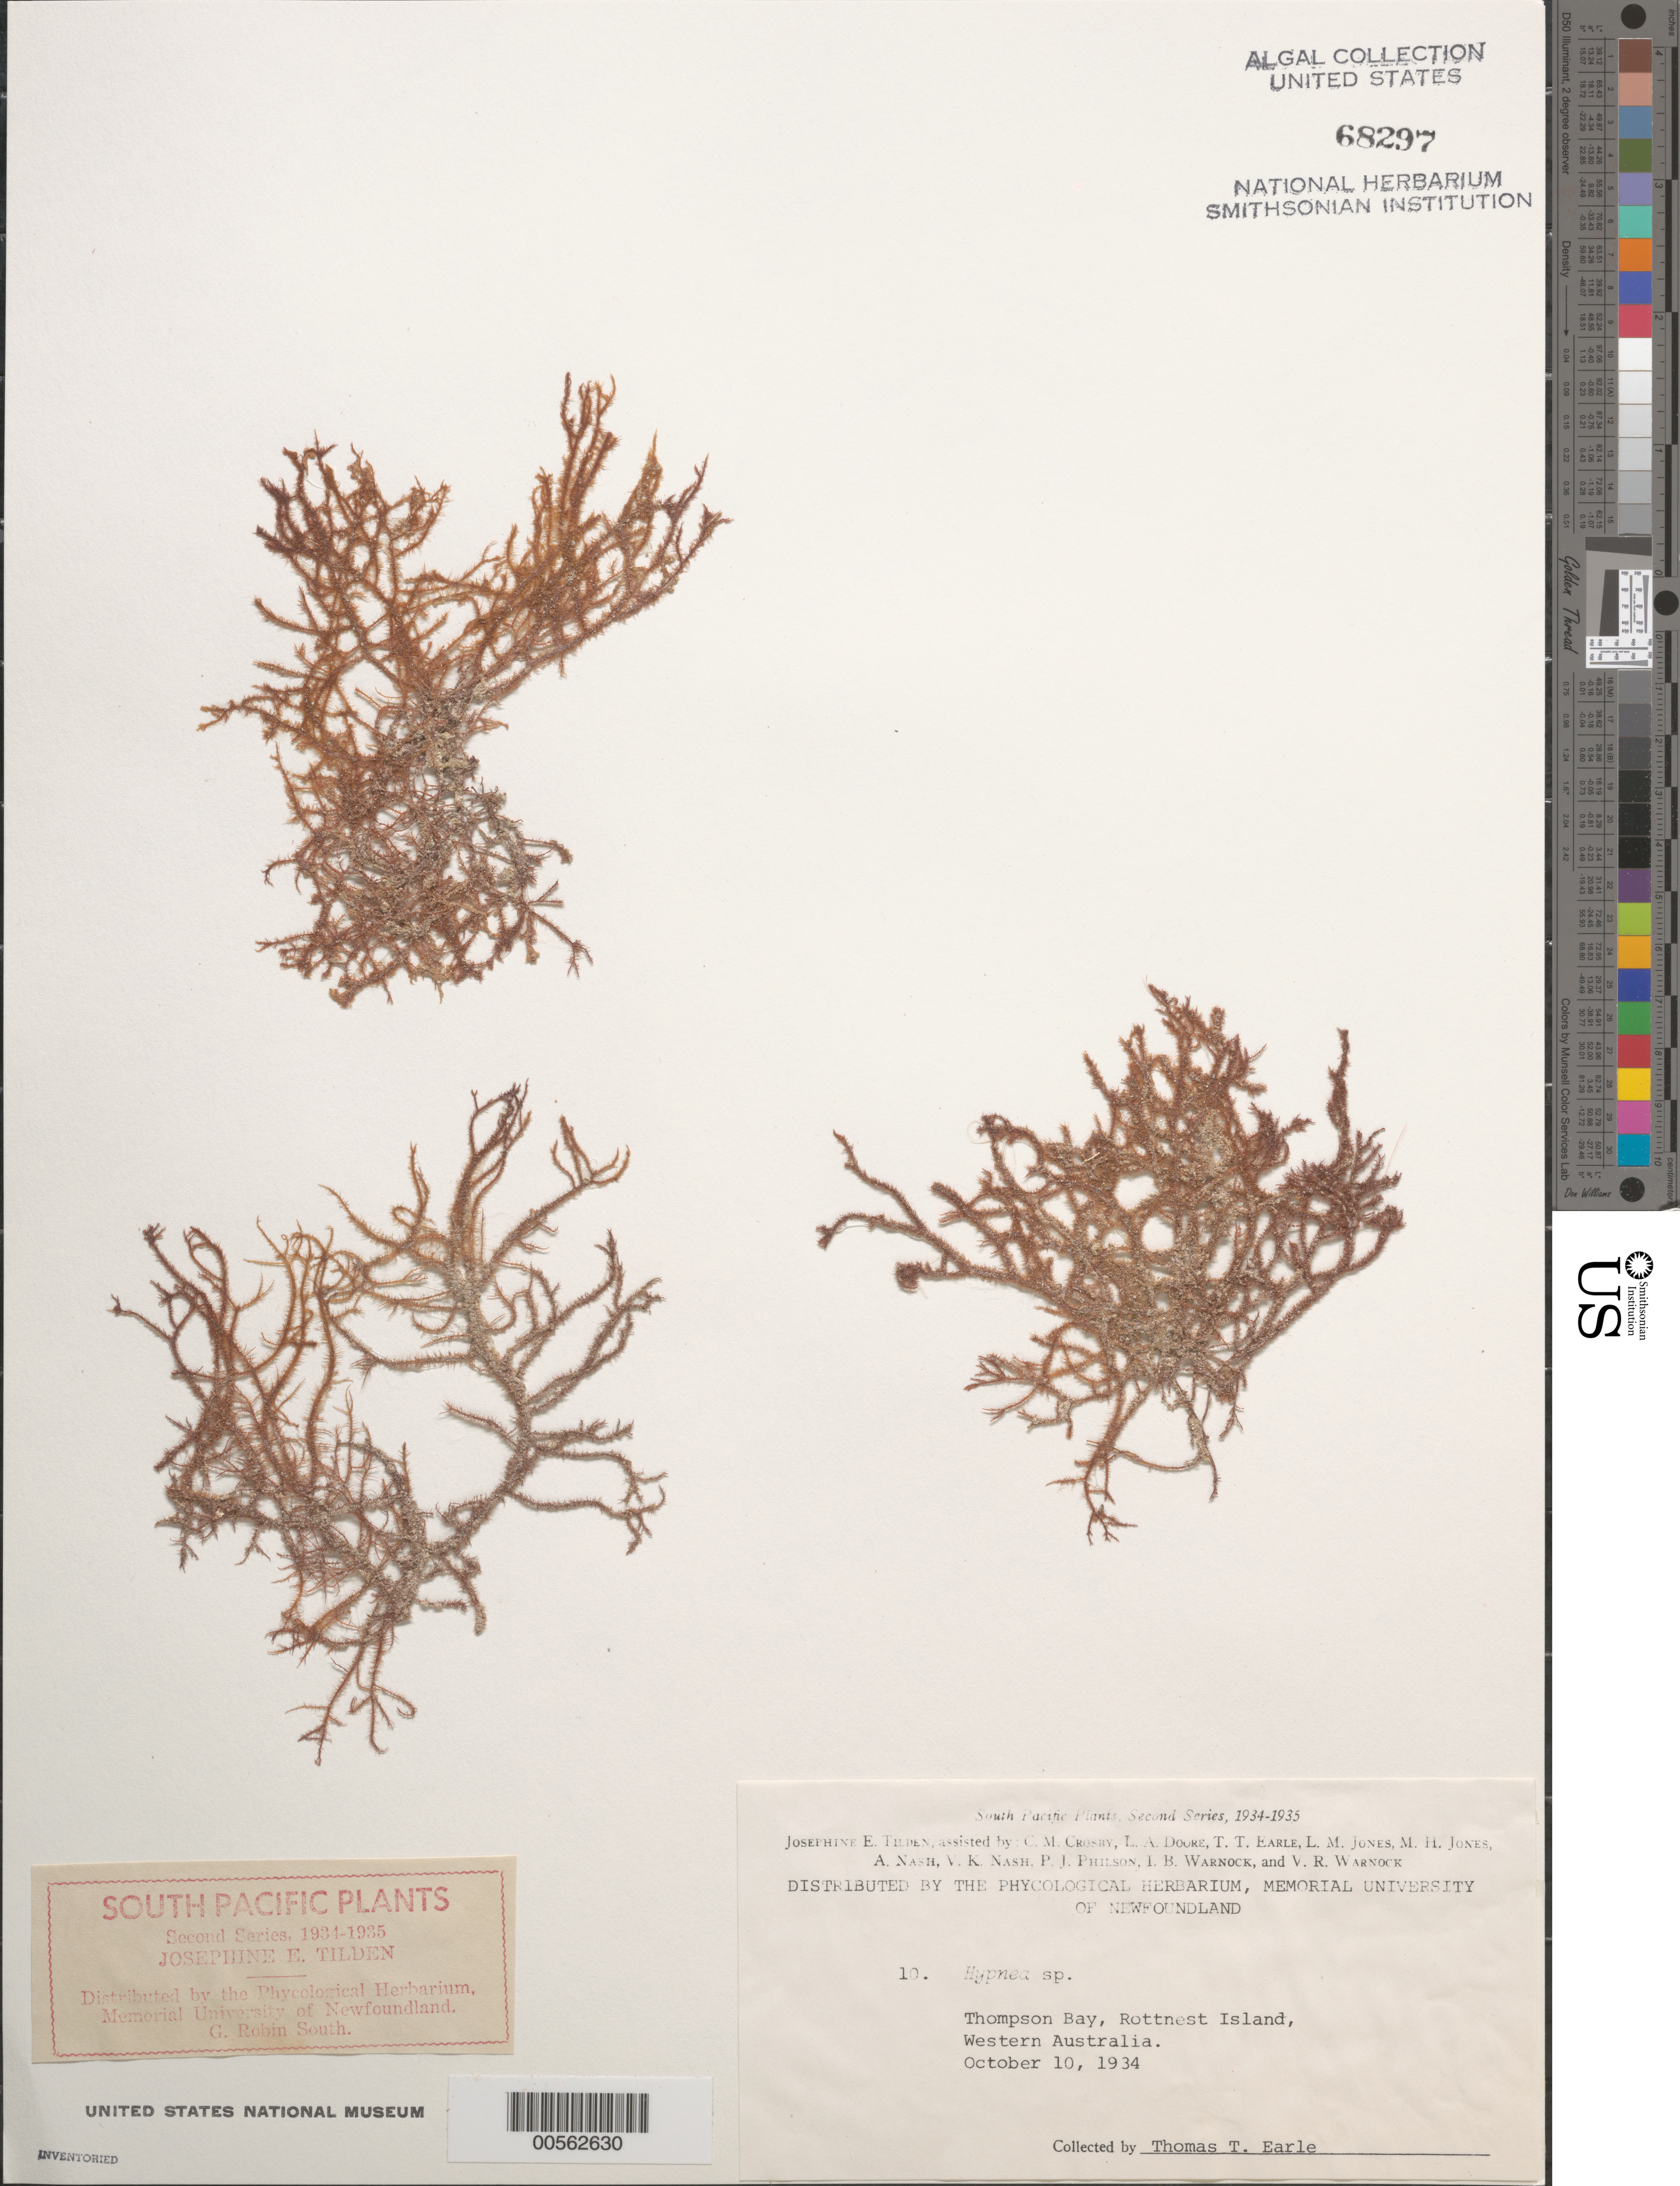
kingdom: Plantae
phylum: Rhodophyta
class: Florideophyceae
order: Gigartinales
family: Cystocloniaceae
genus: Hypnea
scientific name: Hypnea sp.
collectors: T. Earle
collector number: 10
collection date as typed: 10 Oct 1934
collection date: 1934-10-10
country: Australia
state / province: Western Australia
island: Rottnest Island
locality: Thompson Bay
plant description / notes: Tilden, South Pacific Plants, Second Series, 1934-1935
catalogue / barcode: US 68297